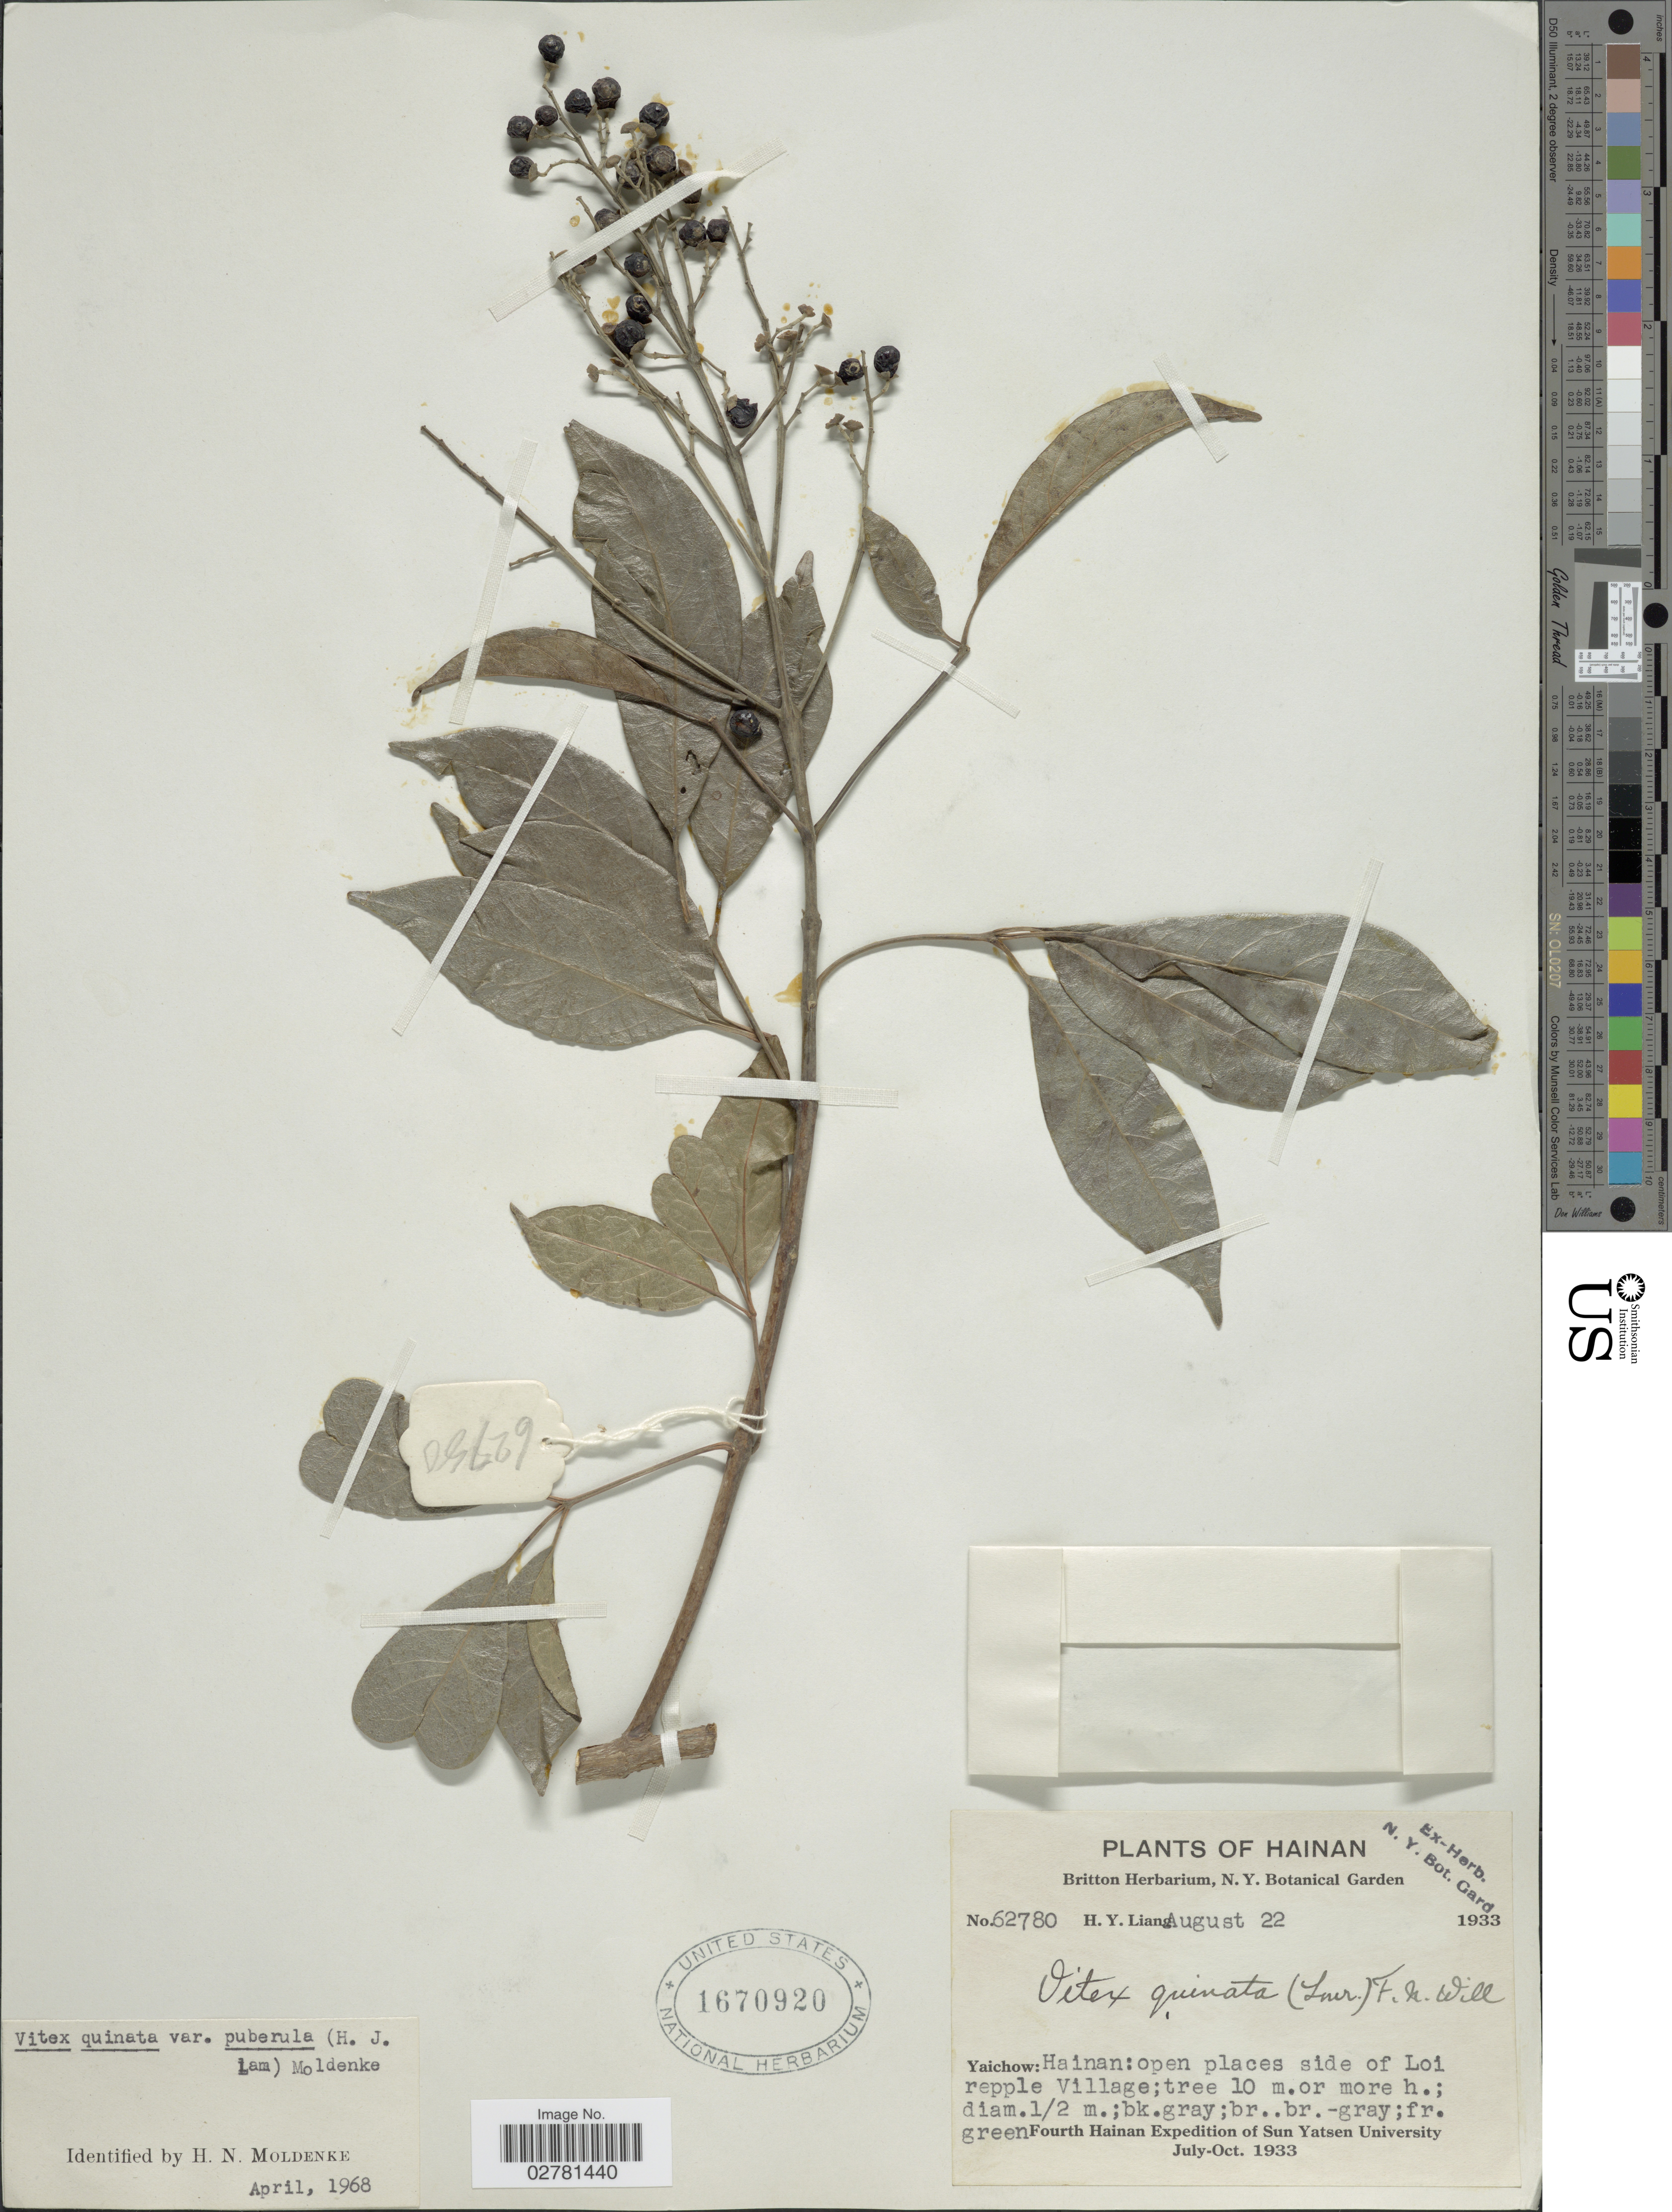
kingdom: Plantae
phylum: Tracheophyta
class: Magnoliopsida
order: Lamiales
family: Lamiaceae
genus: Vitex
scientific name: Vitex quinata var. puberula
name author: Moldenke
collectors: H. Y. Liang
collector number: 62780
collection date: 1933-08-22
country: China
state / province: Hainan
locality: Open places side of Loi repple Village.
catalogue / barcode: US 1670920